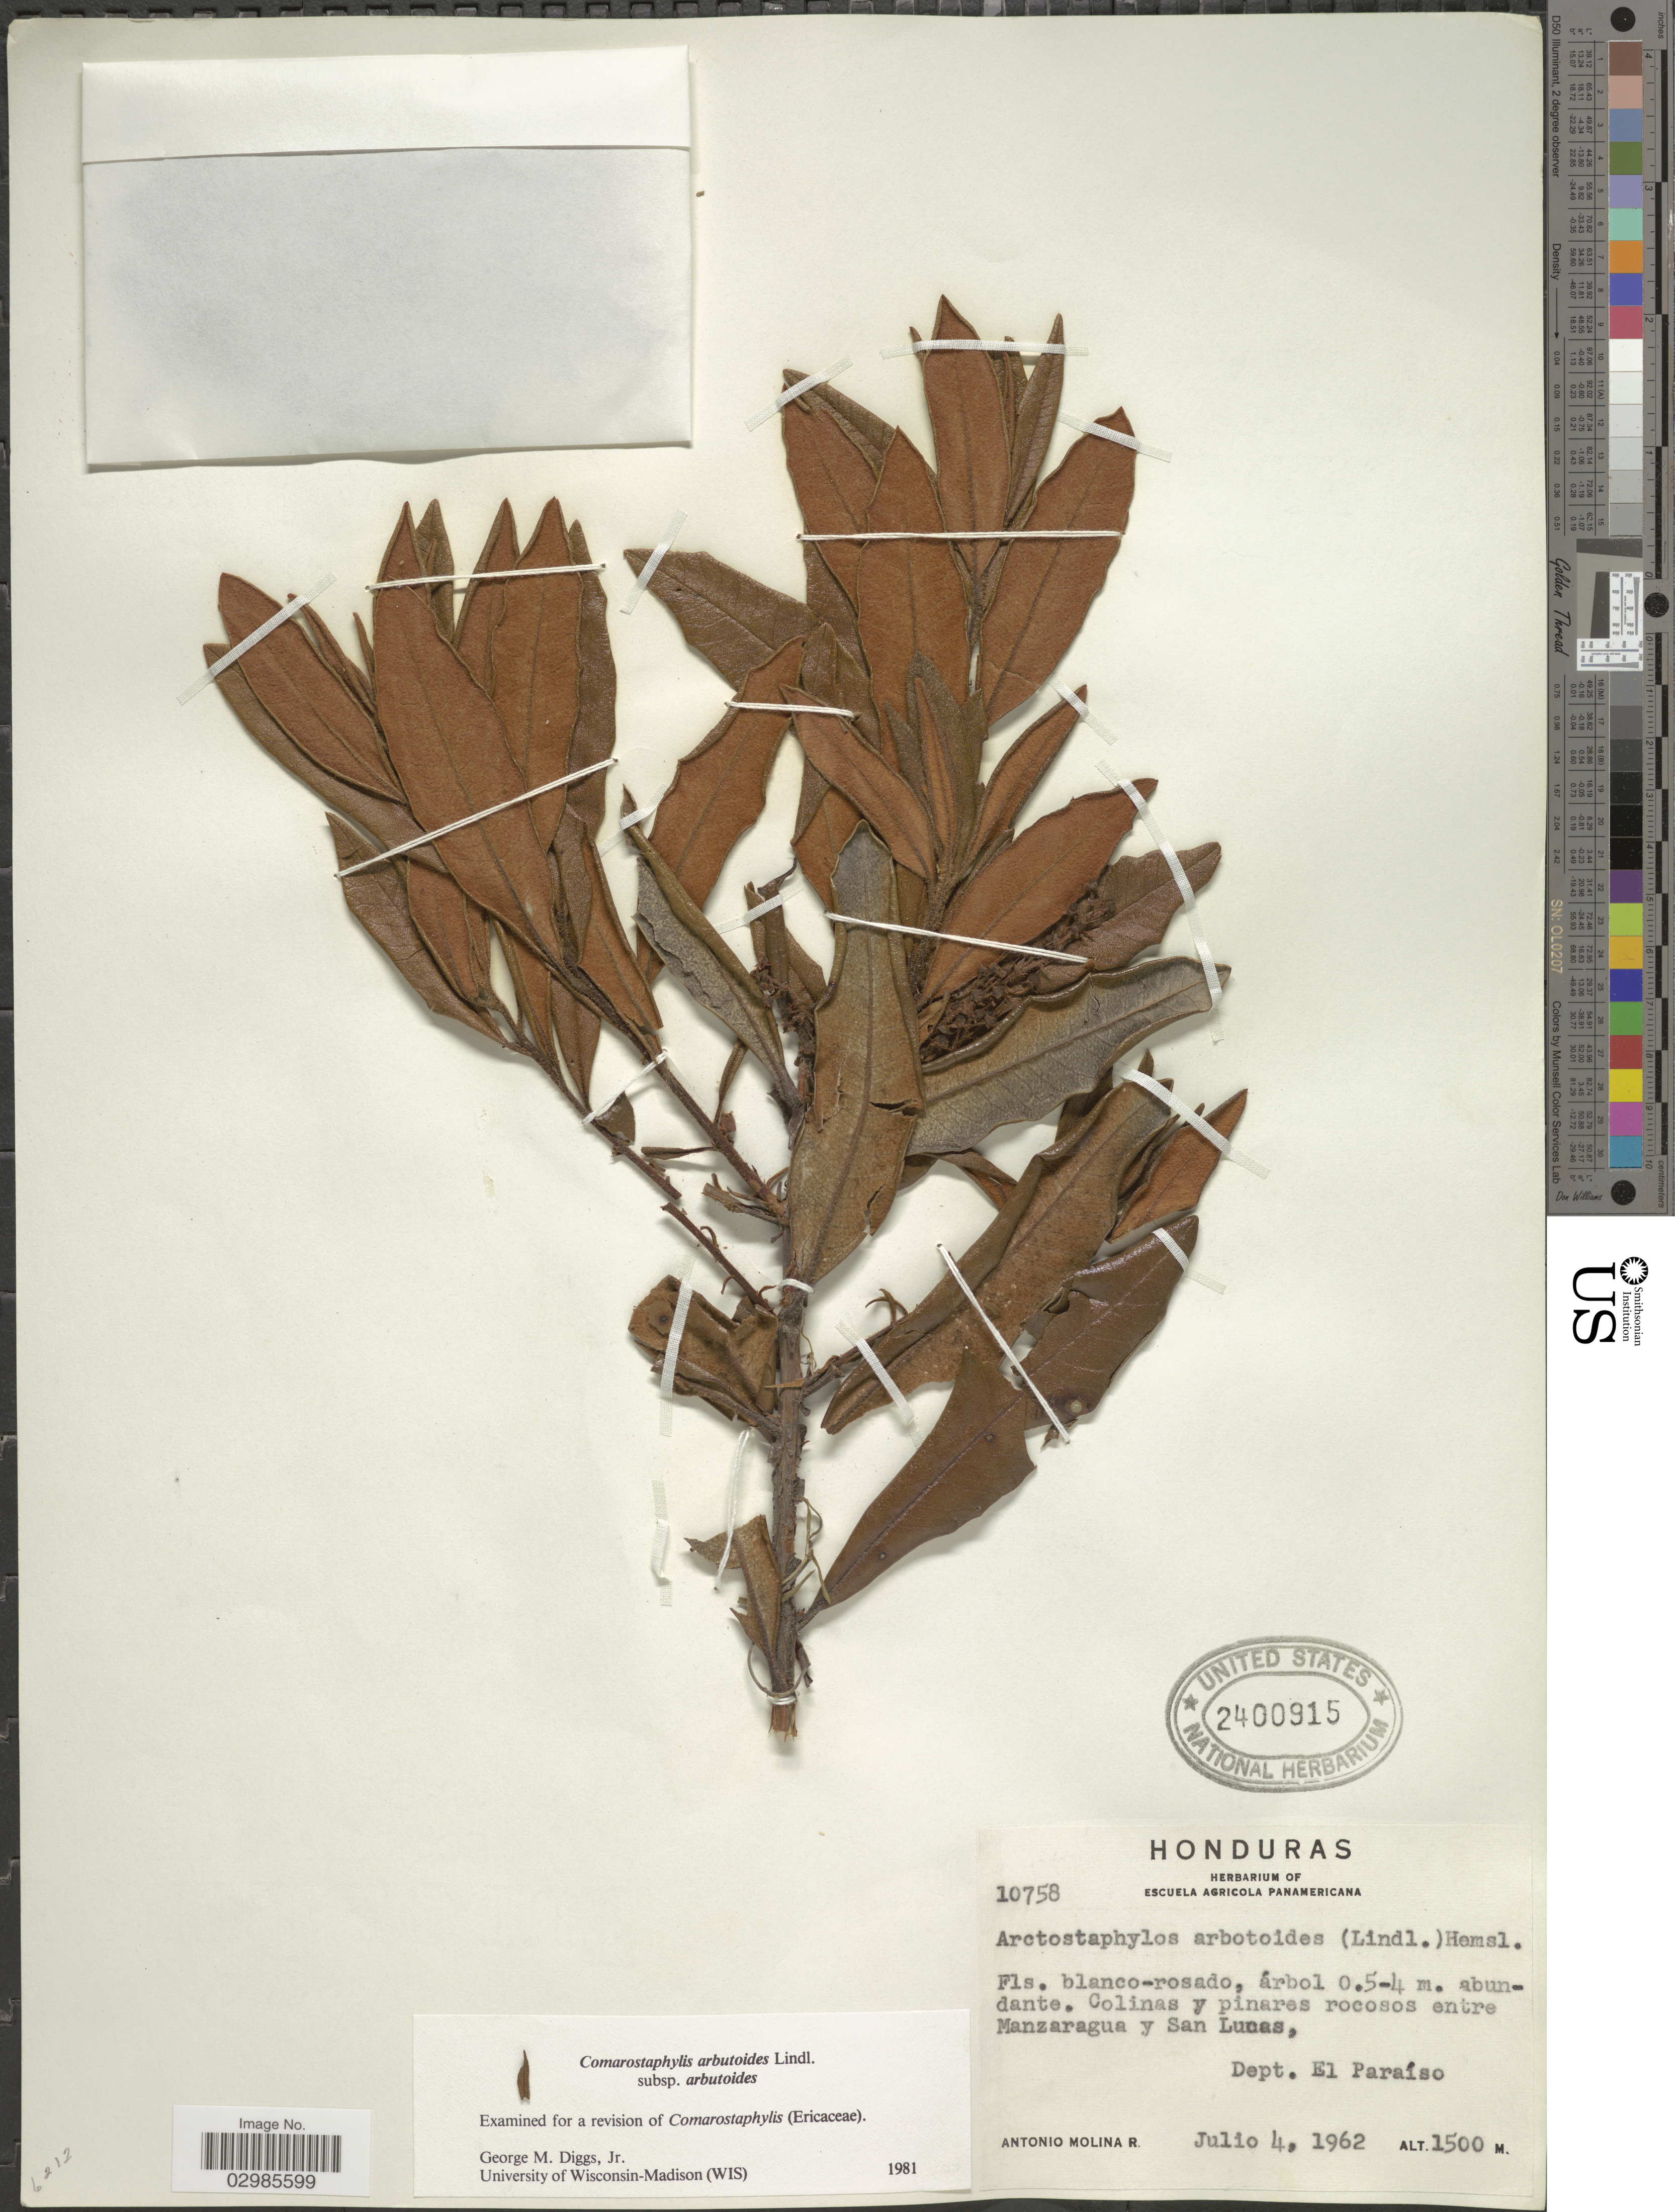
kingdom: Plantae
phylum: Tracheophyta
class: Magnoliopsida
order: Ericales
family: Ericaceae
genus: Comarostaphylis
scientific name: Comarostaphylis arbutoides subsp. arbutoides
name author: Lindl.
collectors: A. Molina R.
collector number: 10758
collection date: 1962-07-04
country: Honduras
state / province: El Paraíso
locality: Colinas y pinares rocosos entre Manzaragua y San Lucas, Dept. El Paraíso.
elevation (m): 1500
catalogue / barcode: US 2400915